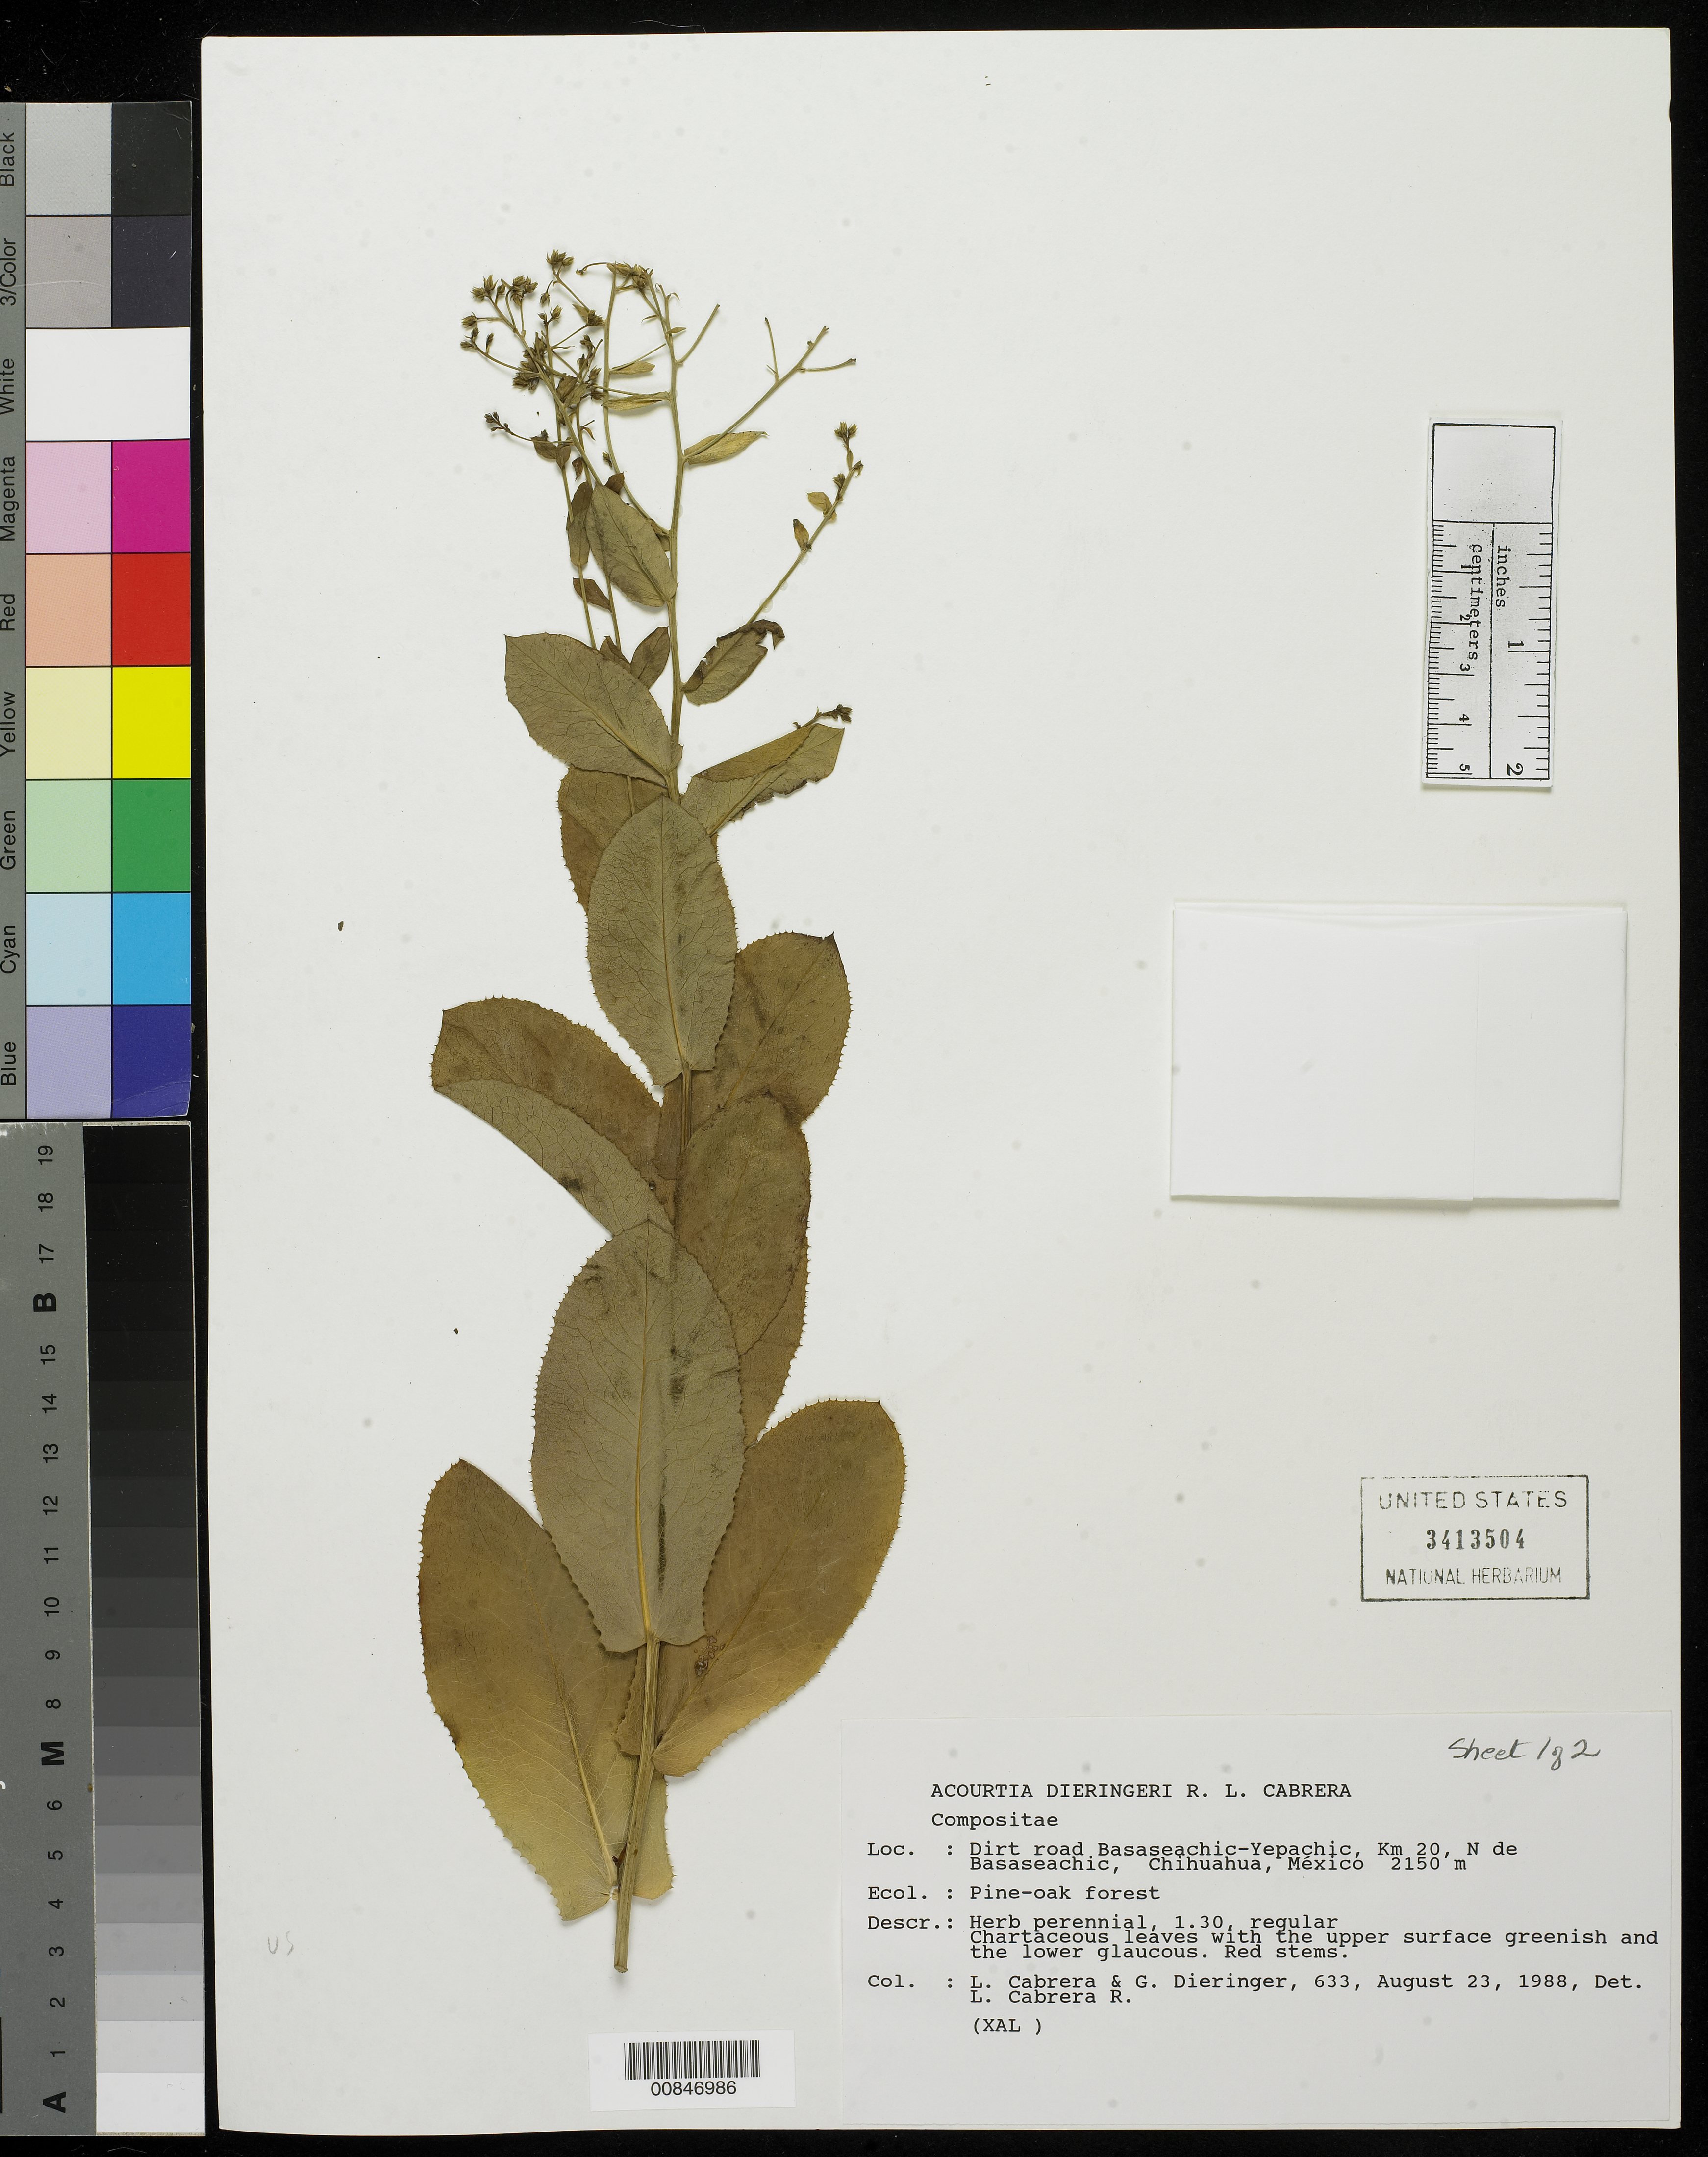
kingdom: Plantae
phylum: Tracheophyta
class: Magnoliopsida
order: Asterales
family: Asteraceae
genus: Acourtia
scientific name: Acourtia dieringeri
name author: L. Cabrera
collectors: L. Cabrera R. & G. Dieringer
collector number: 633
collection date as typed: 23 Aug 1988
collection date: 1988-08-23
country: Mexico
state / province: Chihuahua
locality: Dirt road Basaseachic-Yepachic, km 20, N de Basaseachic, Chihuahua.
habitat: Pine-Oak forest.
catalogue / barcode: US 3413504